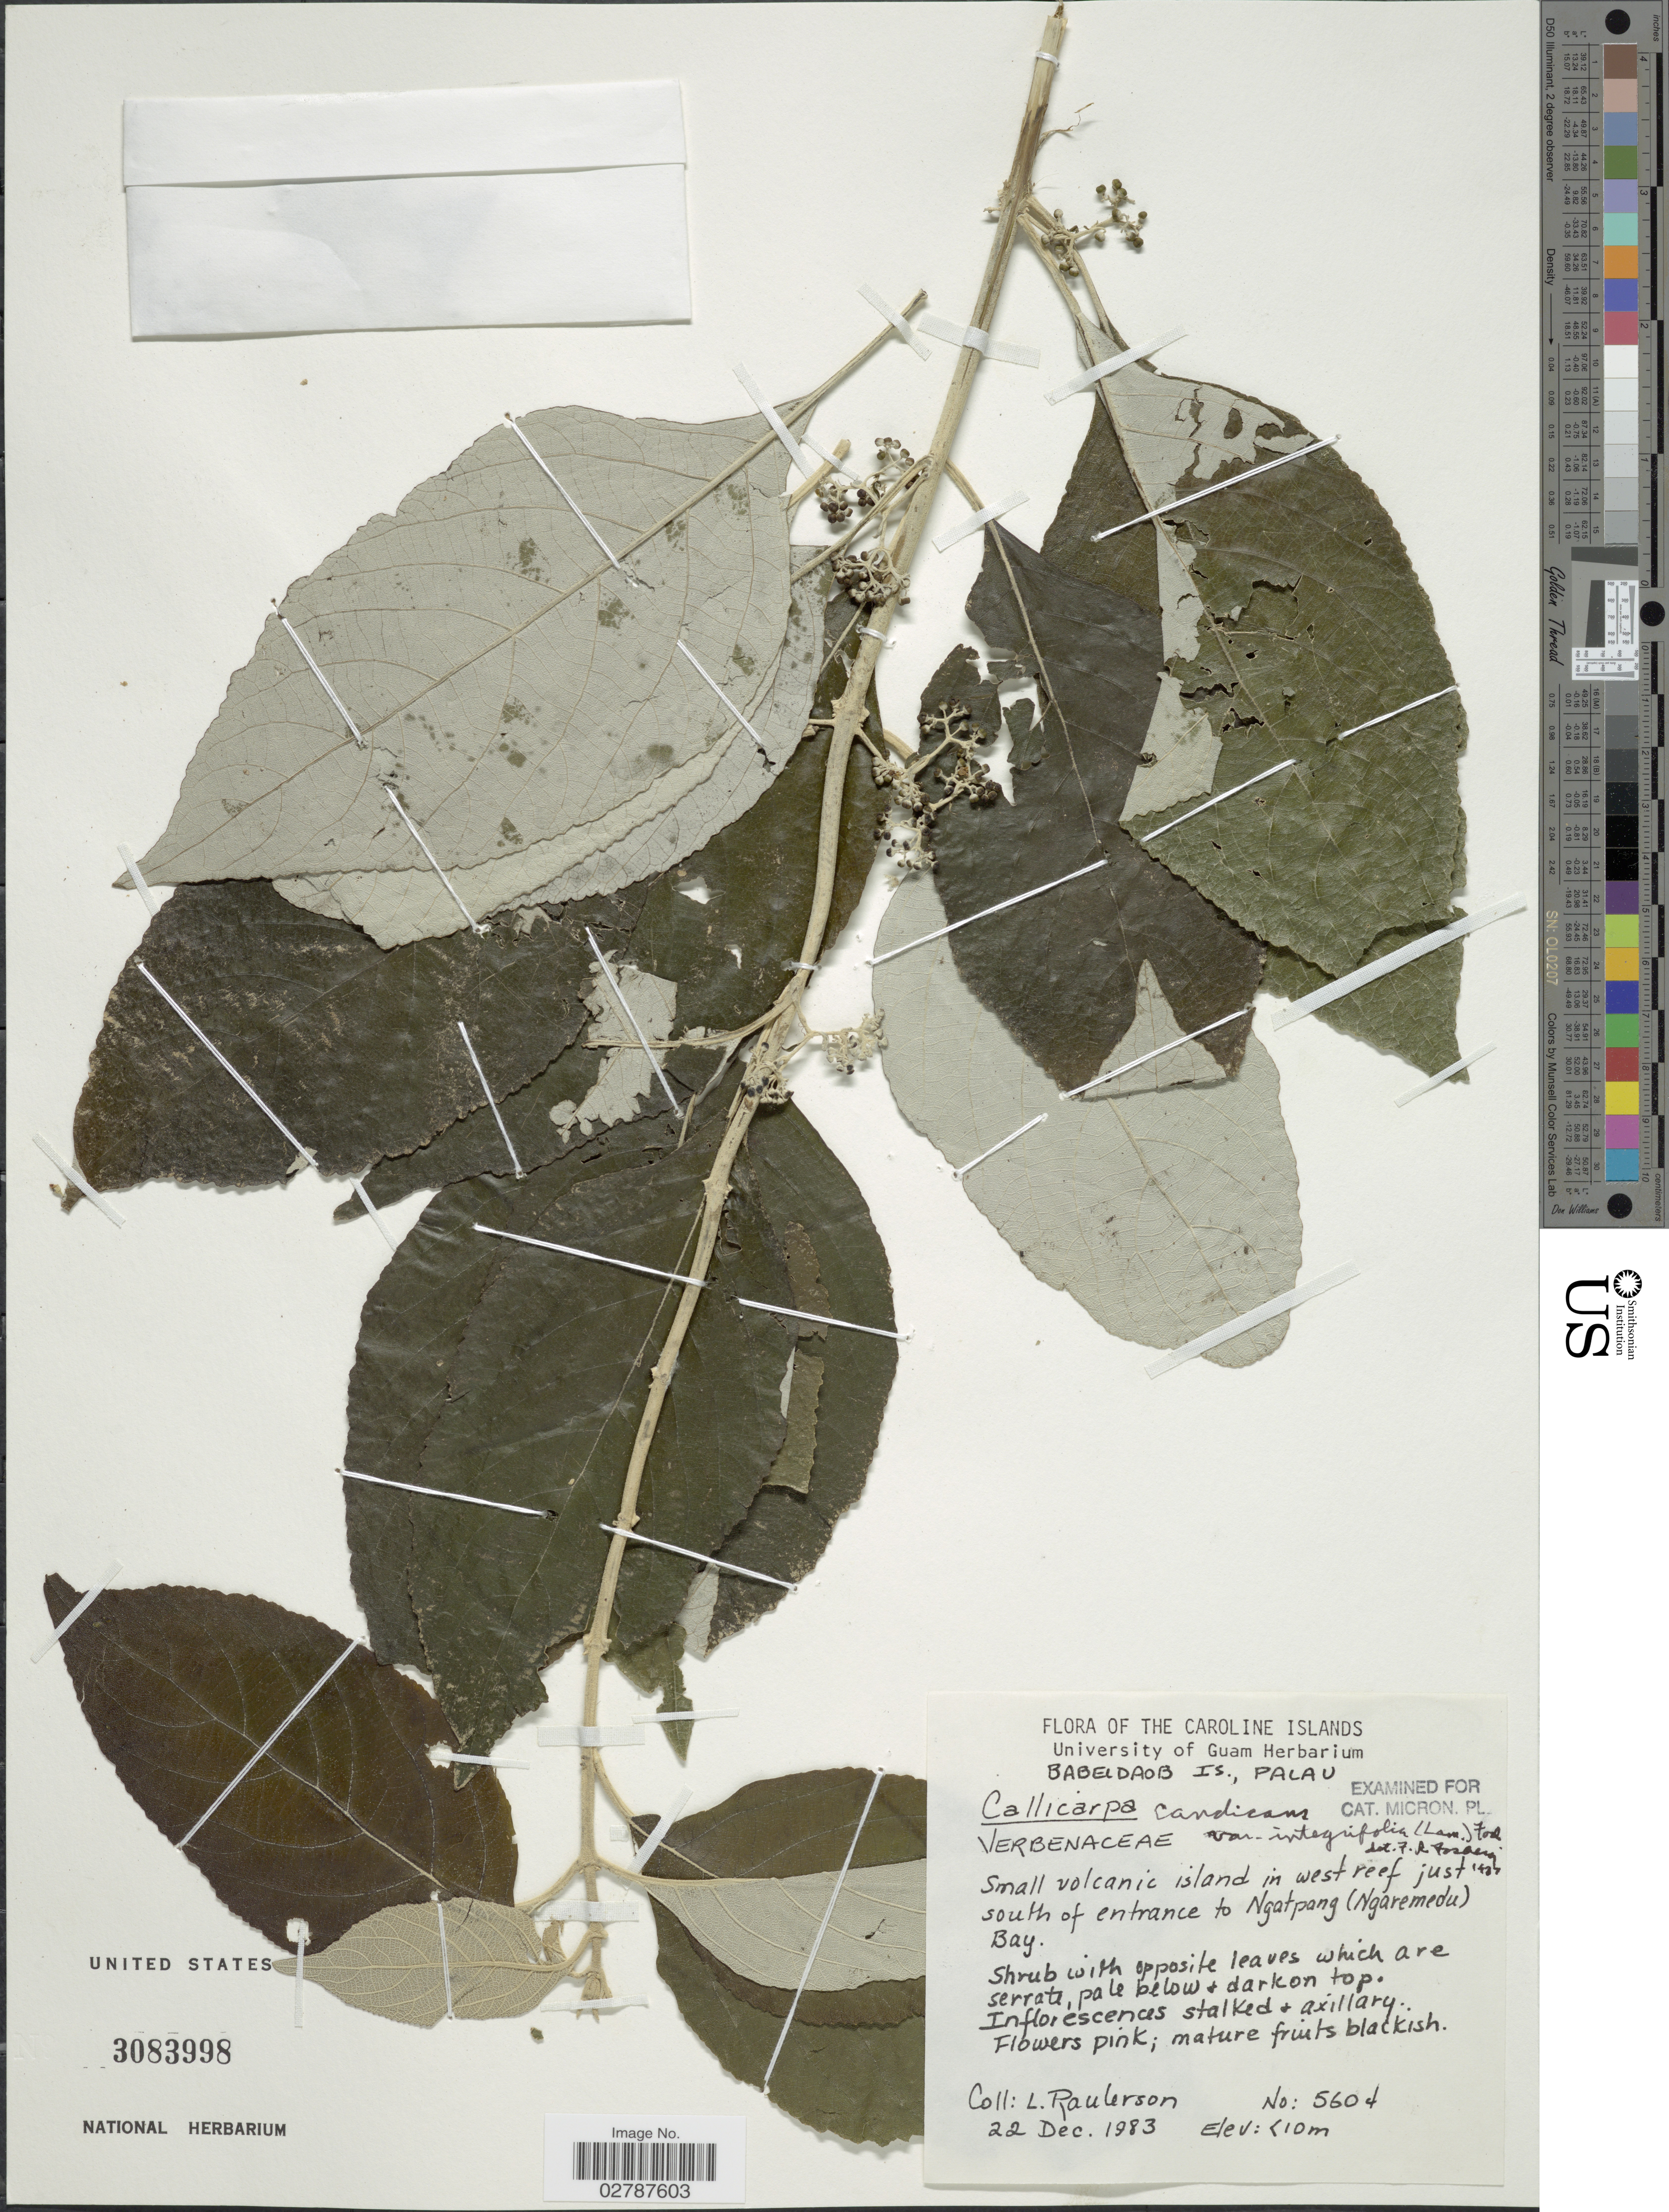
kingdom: Plantae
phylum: Tracheophyta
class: Magnoliopsida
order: Lamiales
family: Lamiaceae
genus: Callicarpa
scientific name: Callicarpa candicans var. integrifolia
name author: (Lam.) Fosberg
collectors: L. Raulerson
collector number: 5604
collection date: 1986-12-22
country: Palau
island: Babeldaob [Babelthuap]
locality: The Caroline Islands. Babeldaob Is., Palau. Small volcanic island in west reef just south of entrance to Ngatpang (Ngaremedu) Bay.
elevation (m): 10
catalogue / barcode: US 3083998